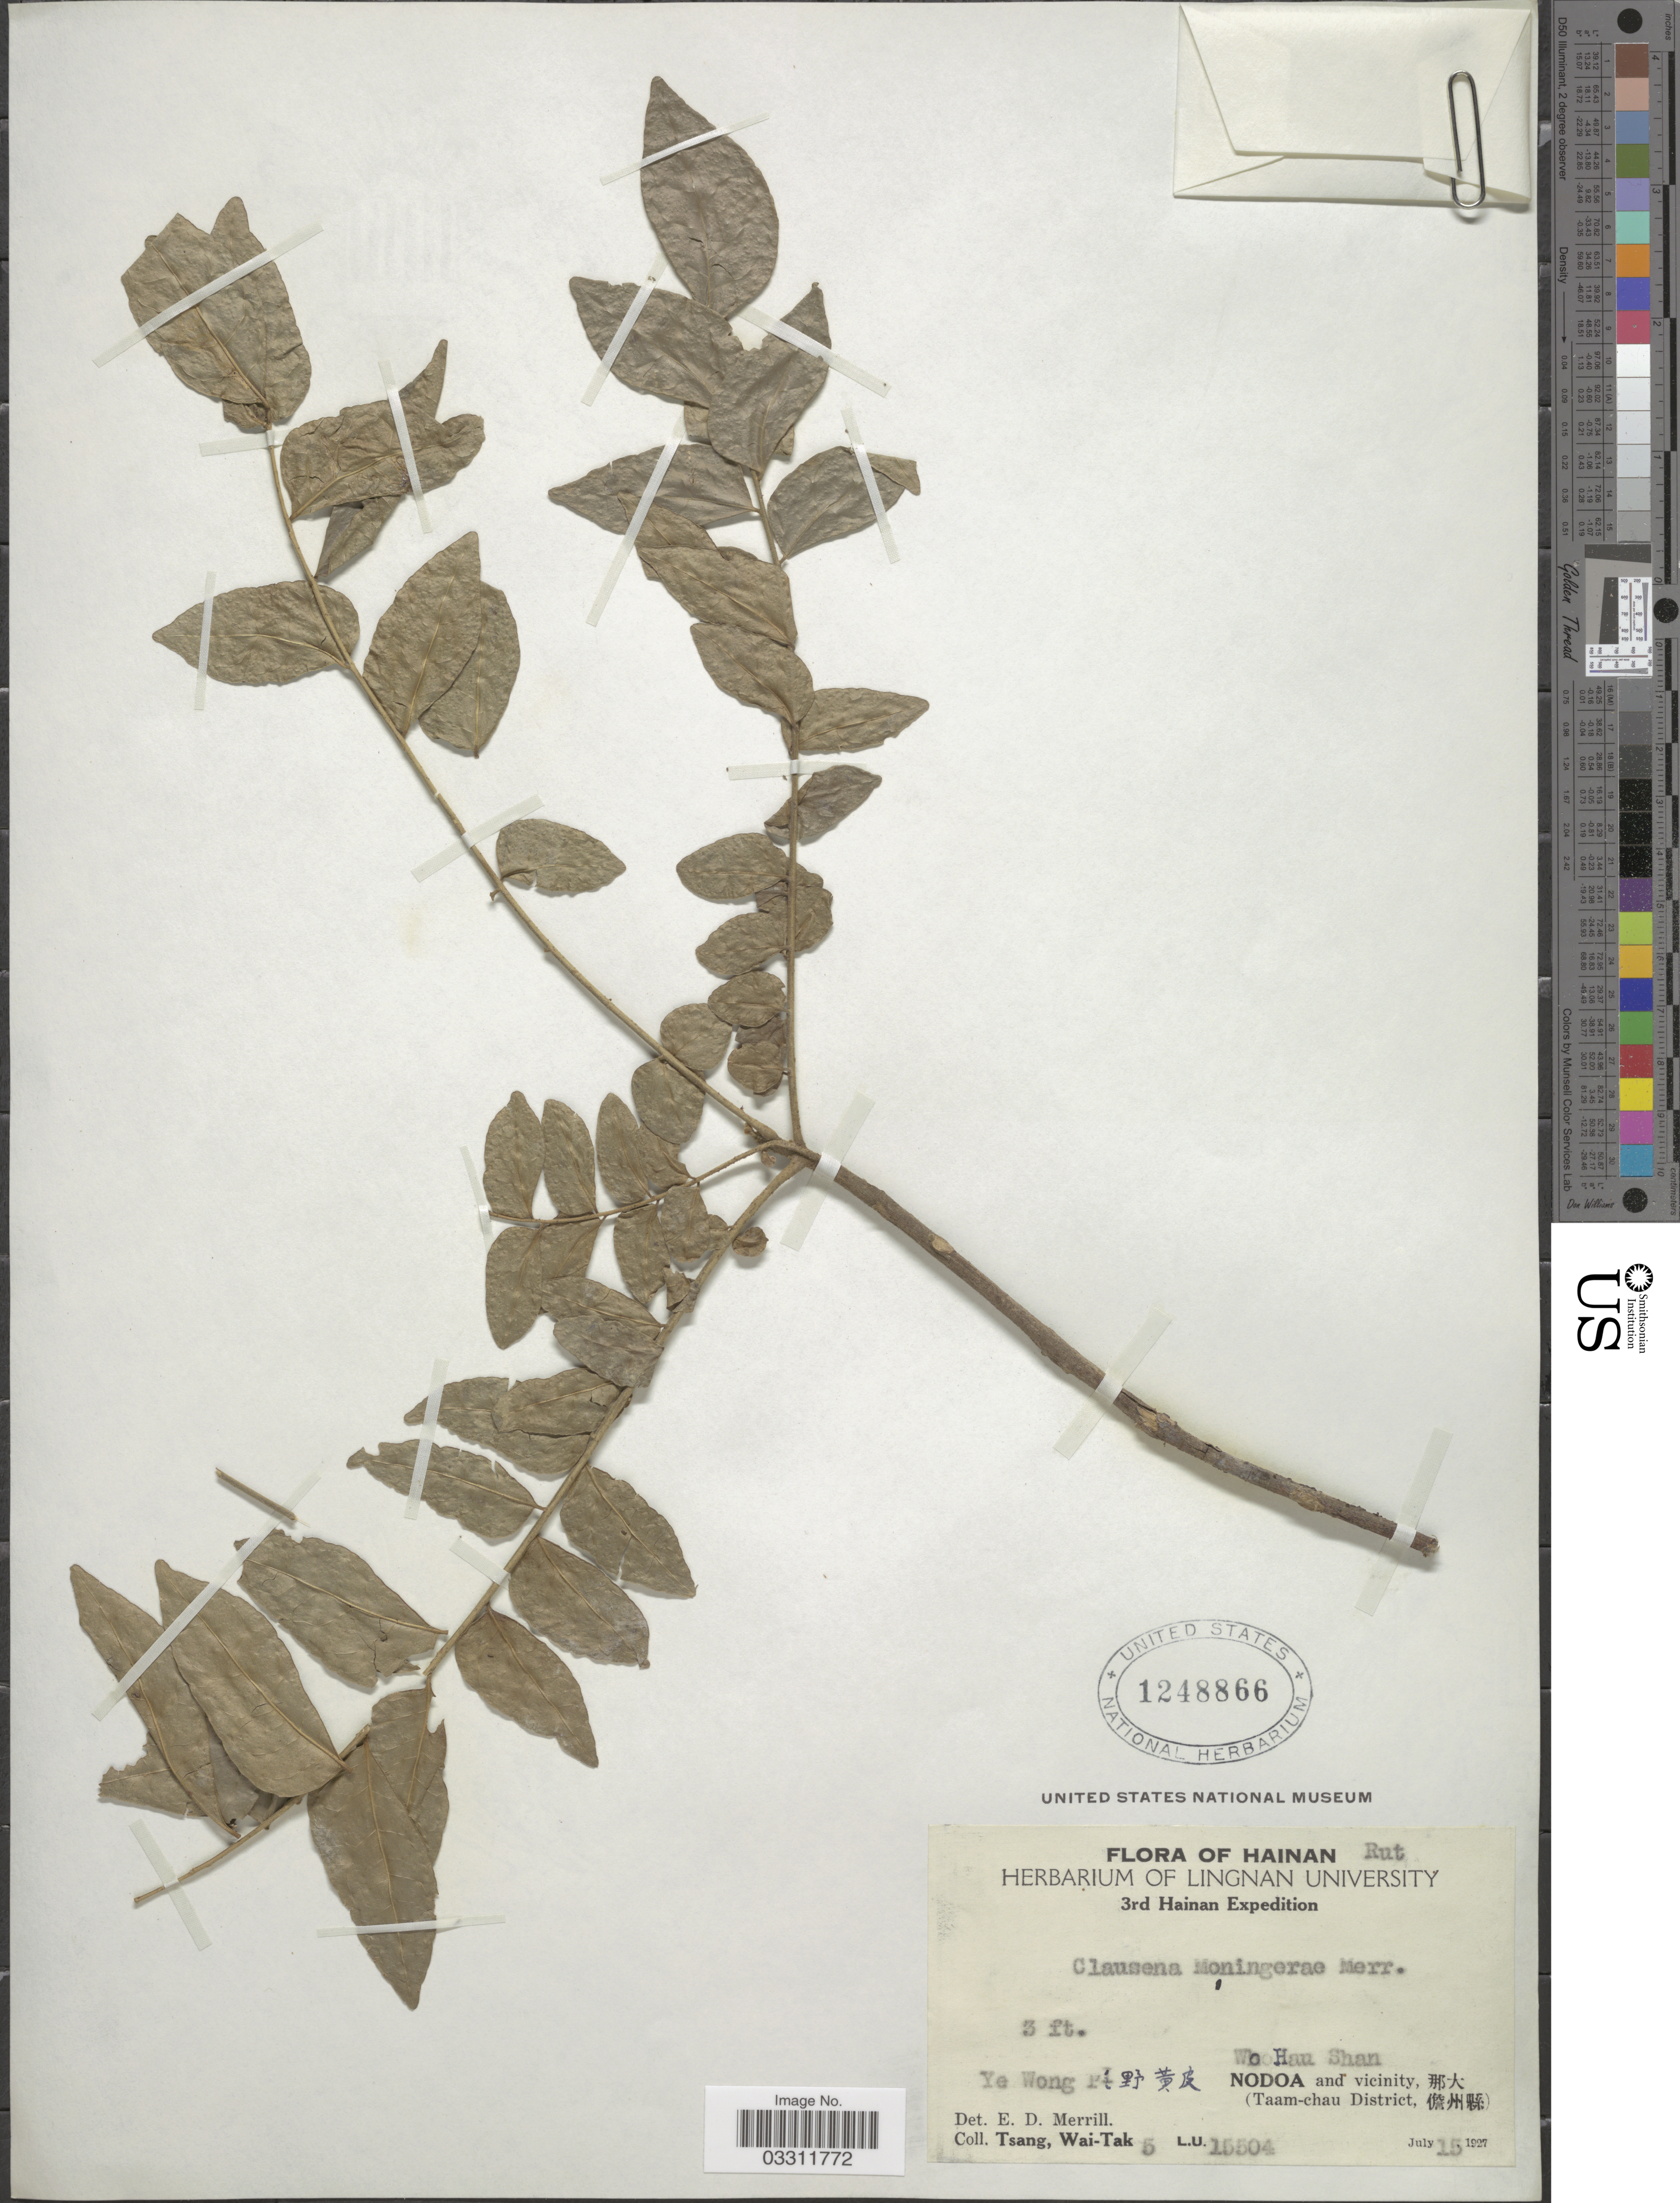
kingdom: Plantae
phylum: Tracheophyta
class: Magnoliopsida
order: Sapindales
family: Rutaceae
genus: Clausena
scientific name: Clausena moningerae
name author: Merr.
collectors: W. T. Tsang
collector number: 5L.U.15504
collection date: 1927-07-15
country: China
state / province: Hainan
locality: Woo Hau Shan. Ye Wong Fi [interpreted] X. Nodoa and vicinity, X. (Taam-chau District, X).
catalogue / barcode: US 1248866